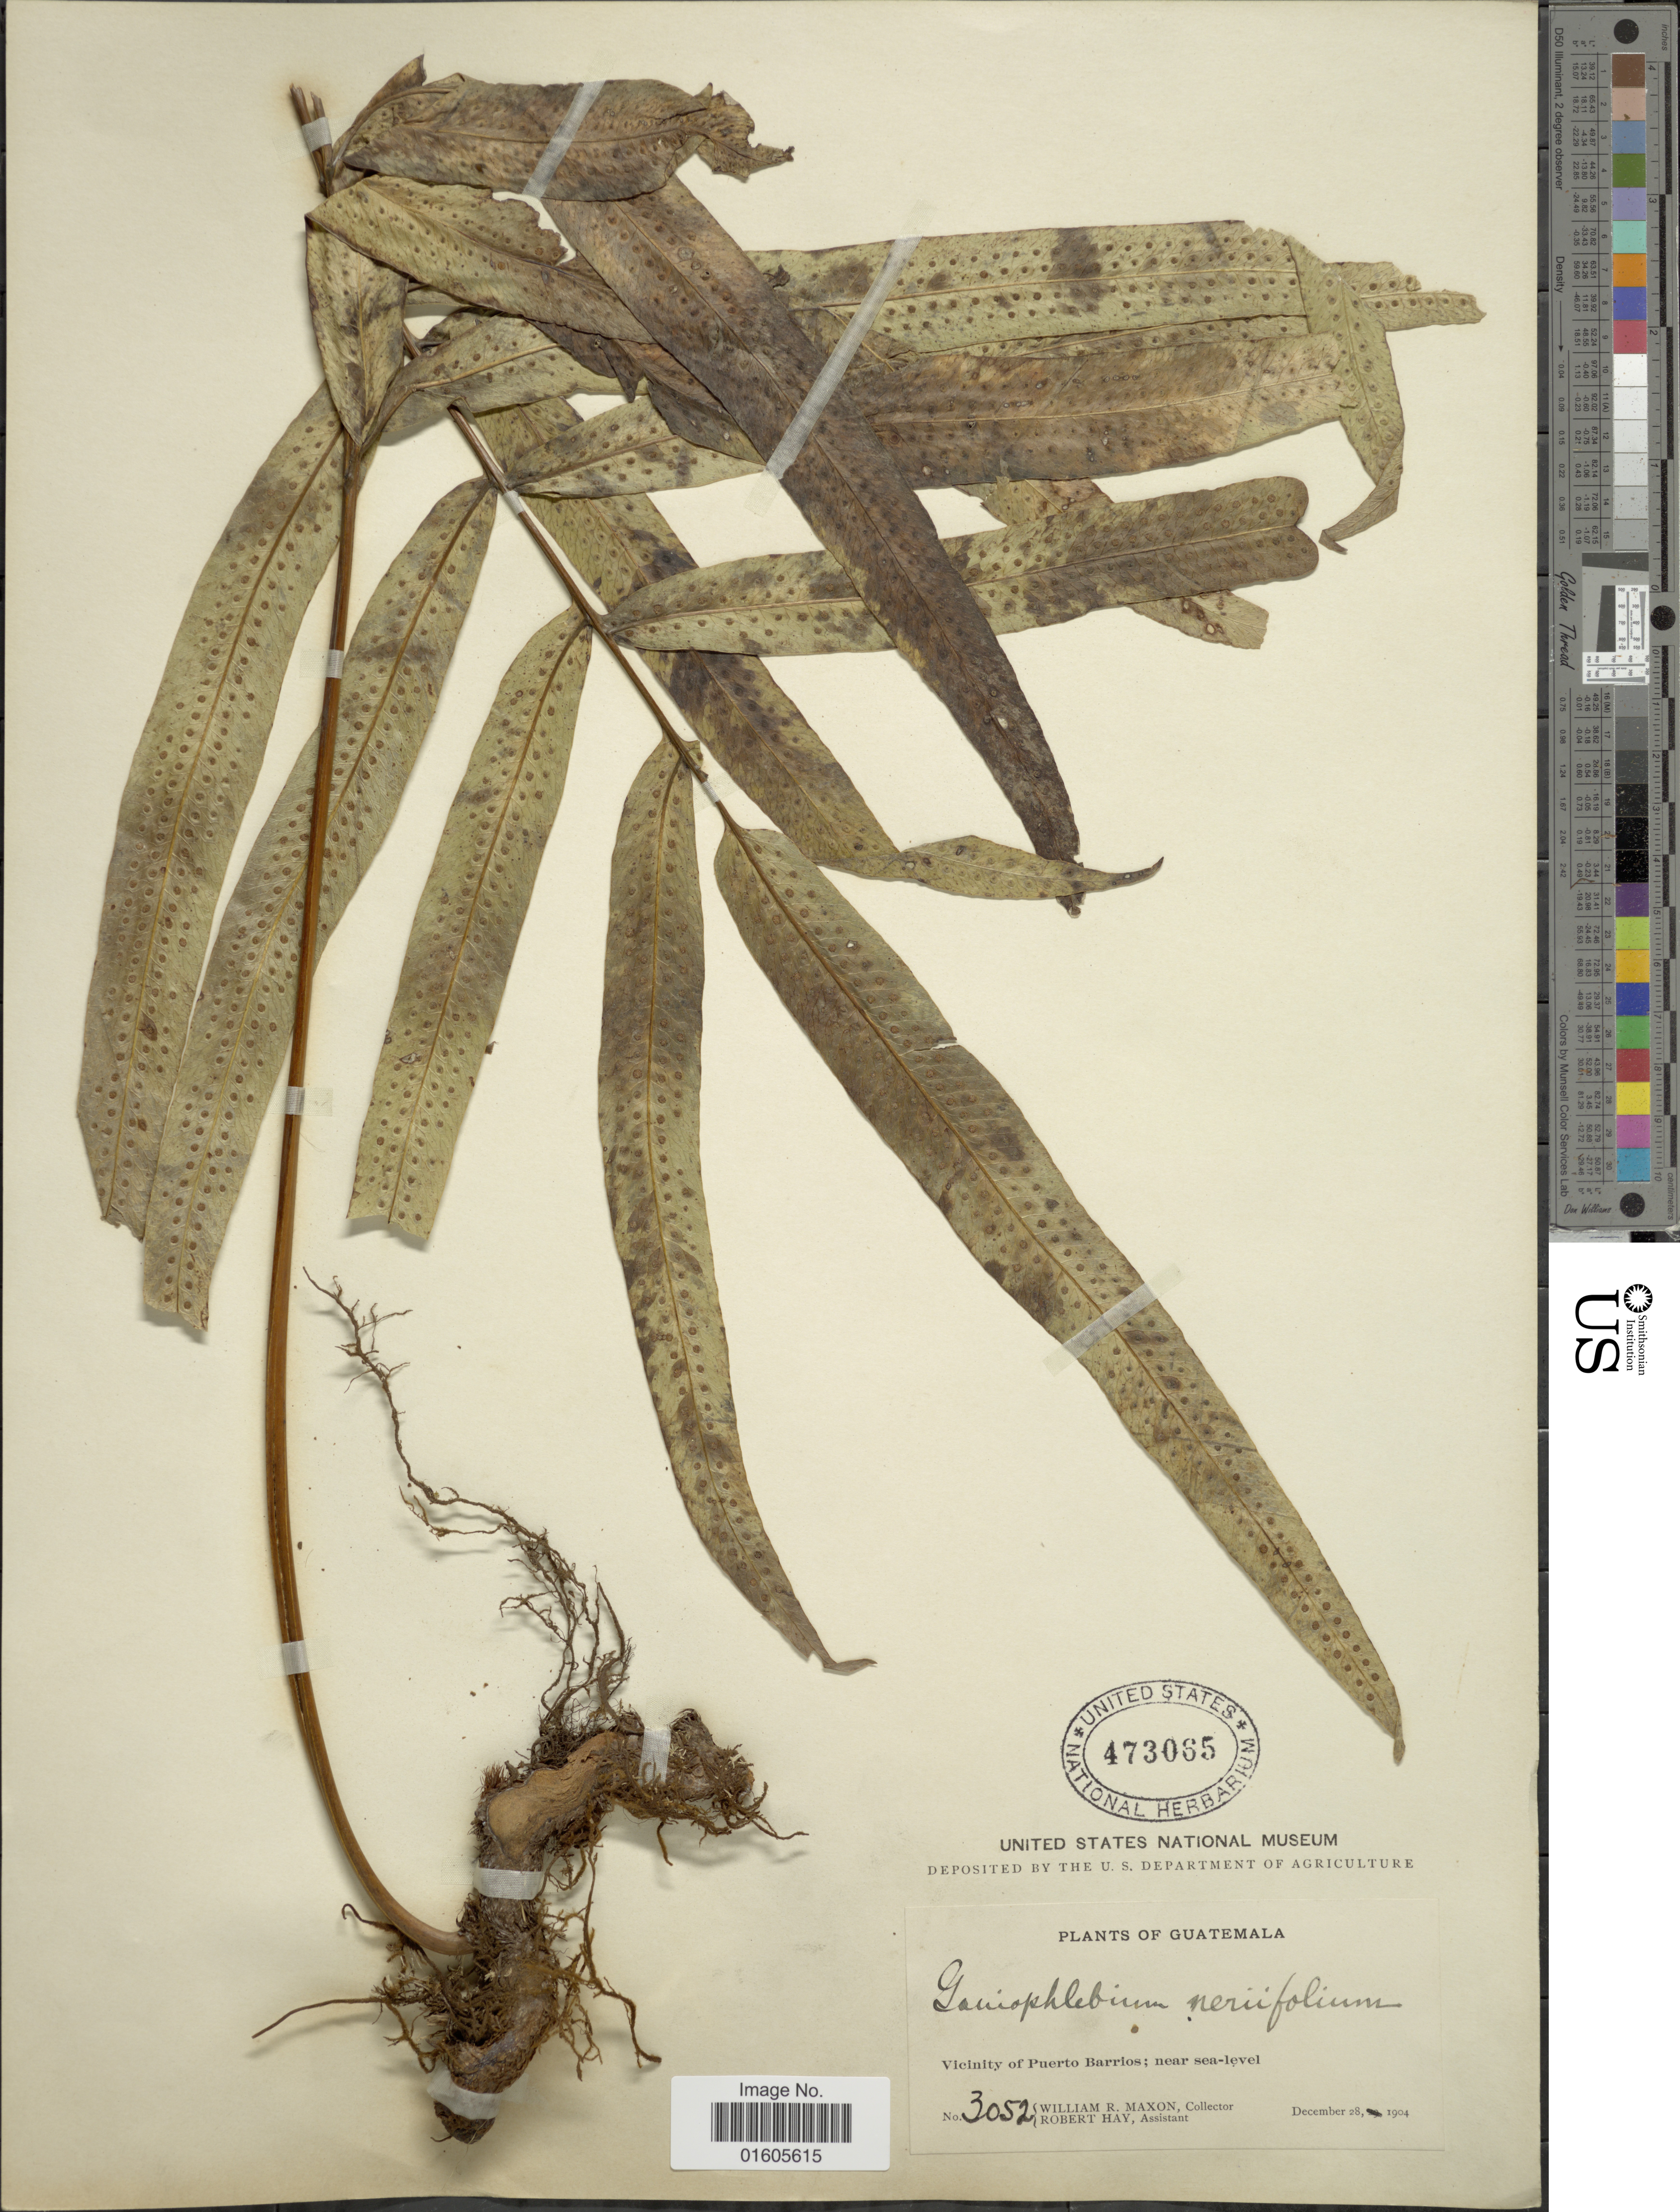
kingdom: Plantae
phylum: Tracheophyta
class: Polypodiopsida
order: Polypodiales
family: Polypodiaceae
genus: Serpocaulon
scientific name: Serpocaulon triseriale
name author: (Sw.) A.R. Sm.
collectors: W. R. Maxon & R. H. Hay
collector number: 3052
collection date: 1904-12-28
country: Guatemala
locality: Vicinity of Puerto Barrios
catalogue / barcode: US 473065